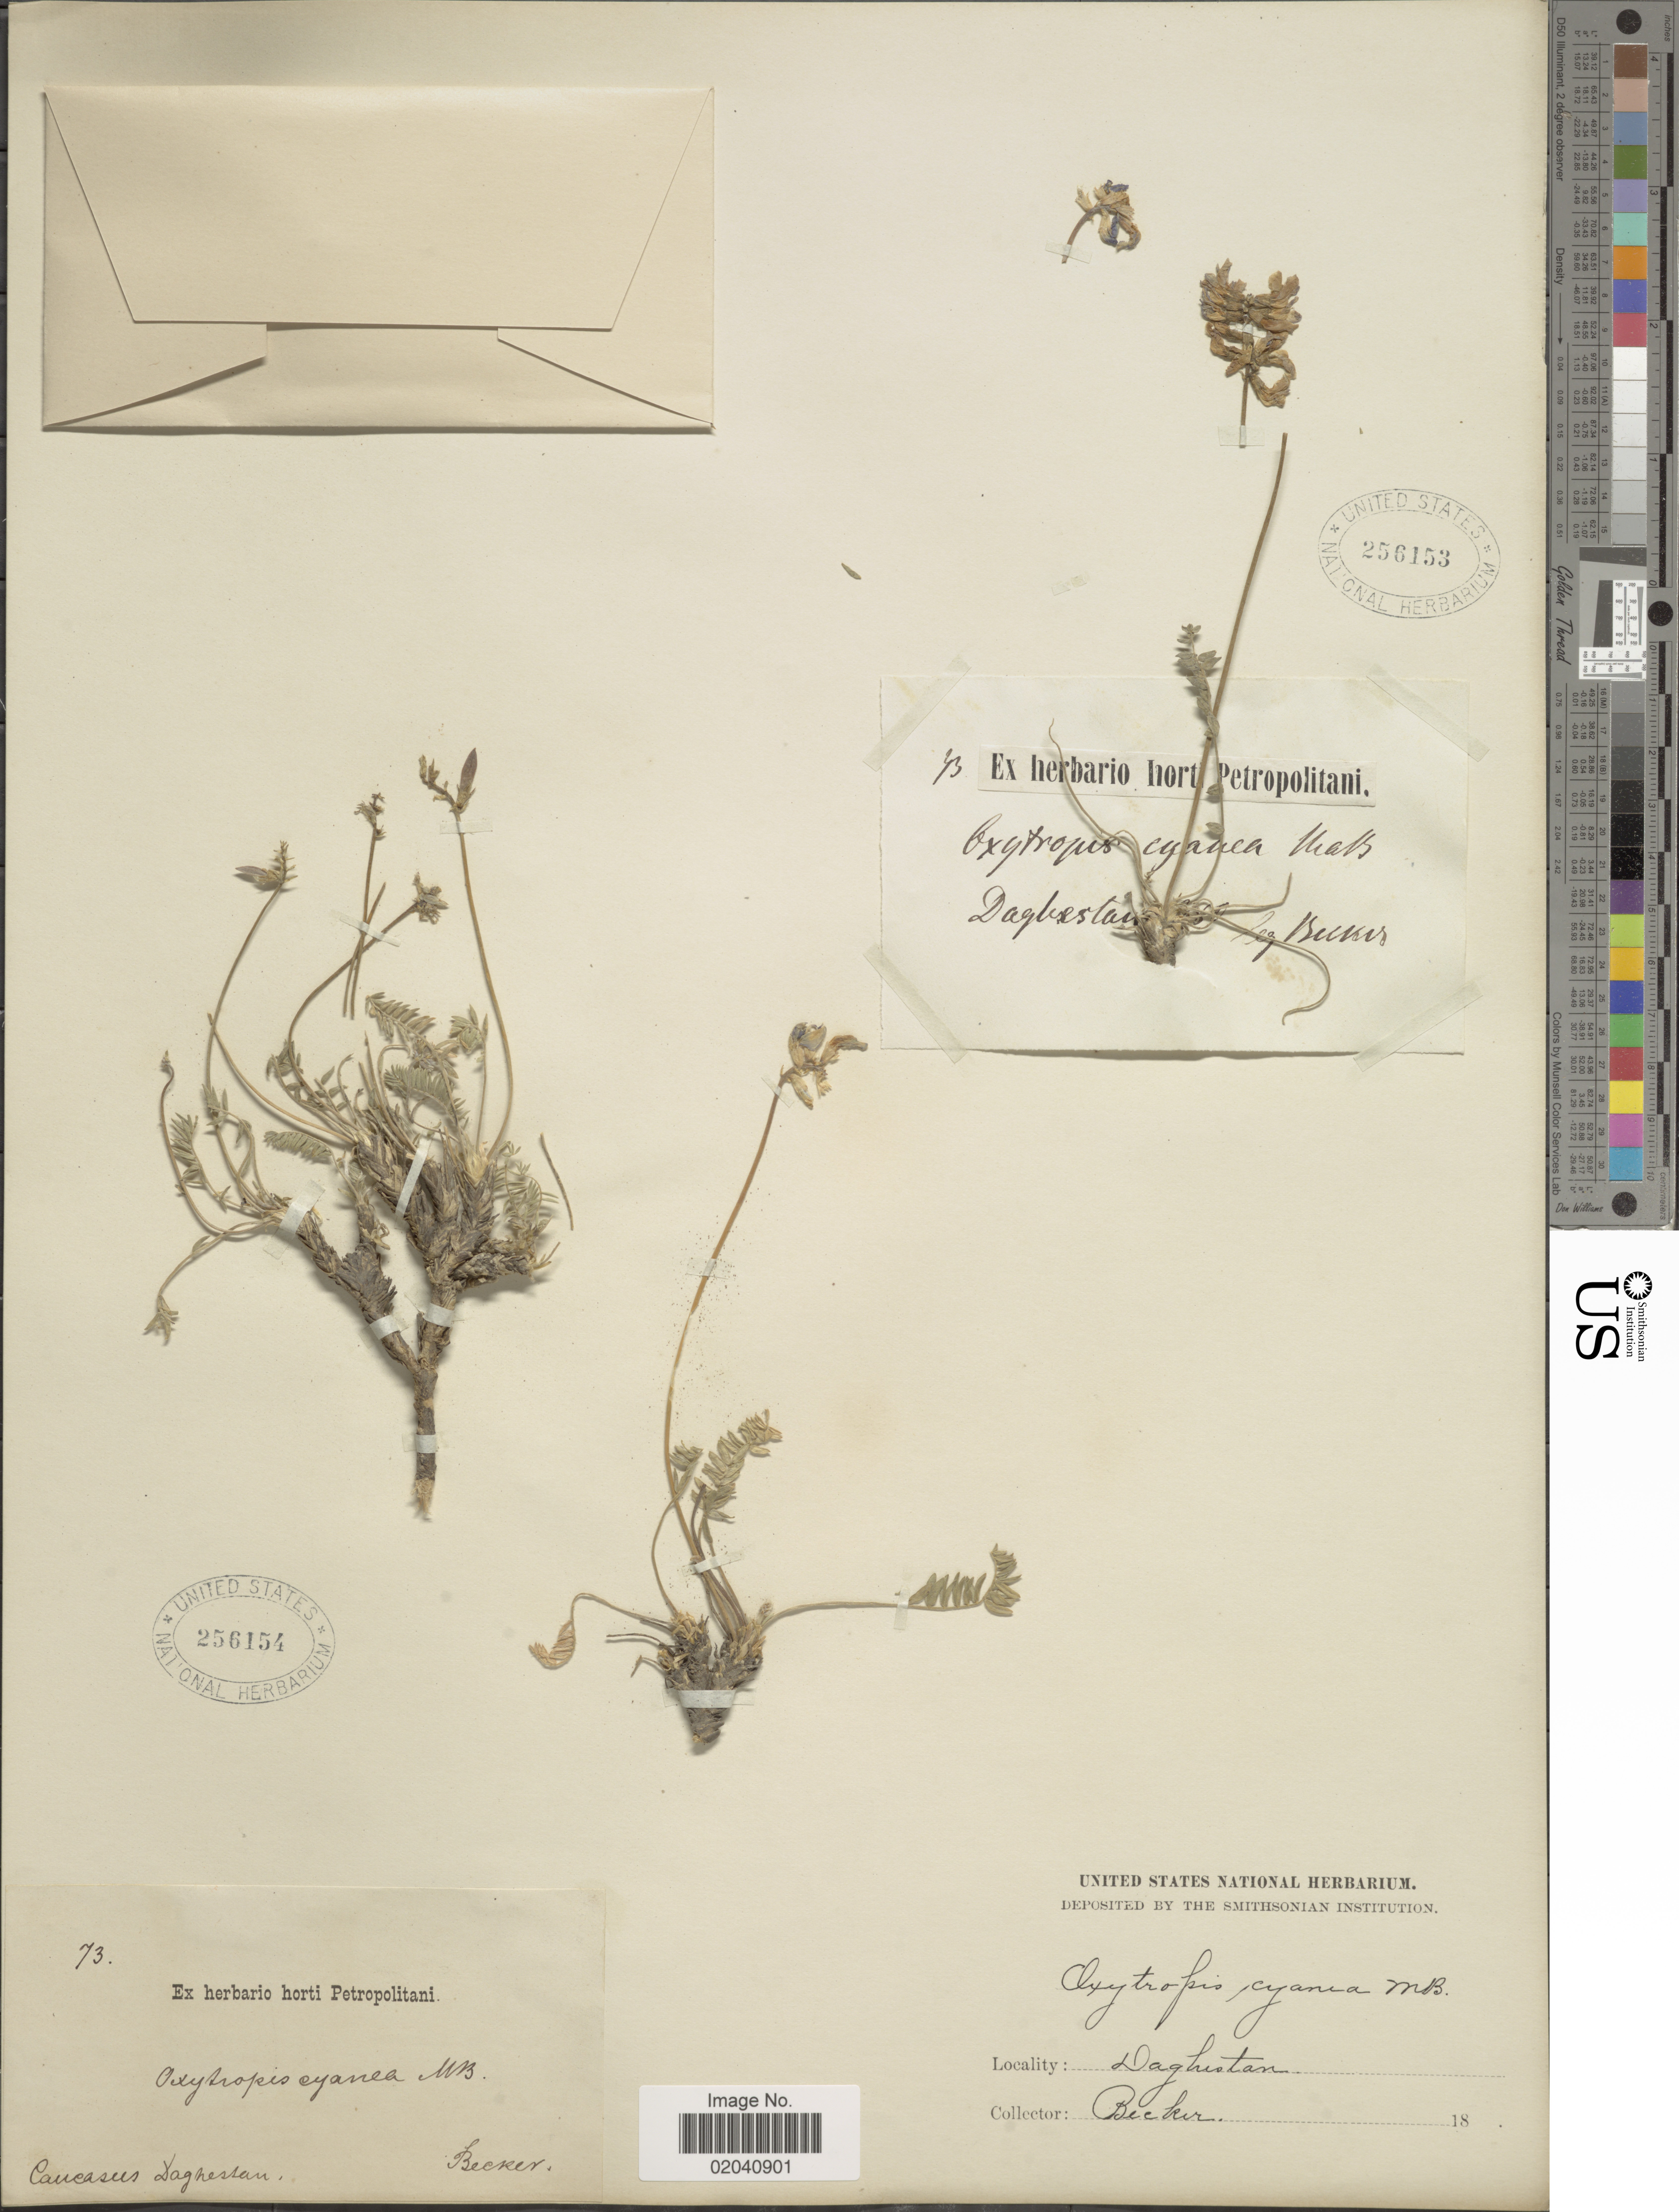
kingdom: Plantae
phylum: Tracheophyta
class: Magnoliopsida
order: Fabales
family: Fabaceae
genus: Oxytropis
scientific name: Oxytropis cyanea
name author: M. Bieb.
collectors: -. Becker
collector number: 73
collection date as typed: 18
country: Russian Federation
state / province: Dagestan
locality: Caucasus Dagestan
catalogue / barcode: US 256154-2